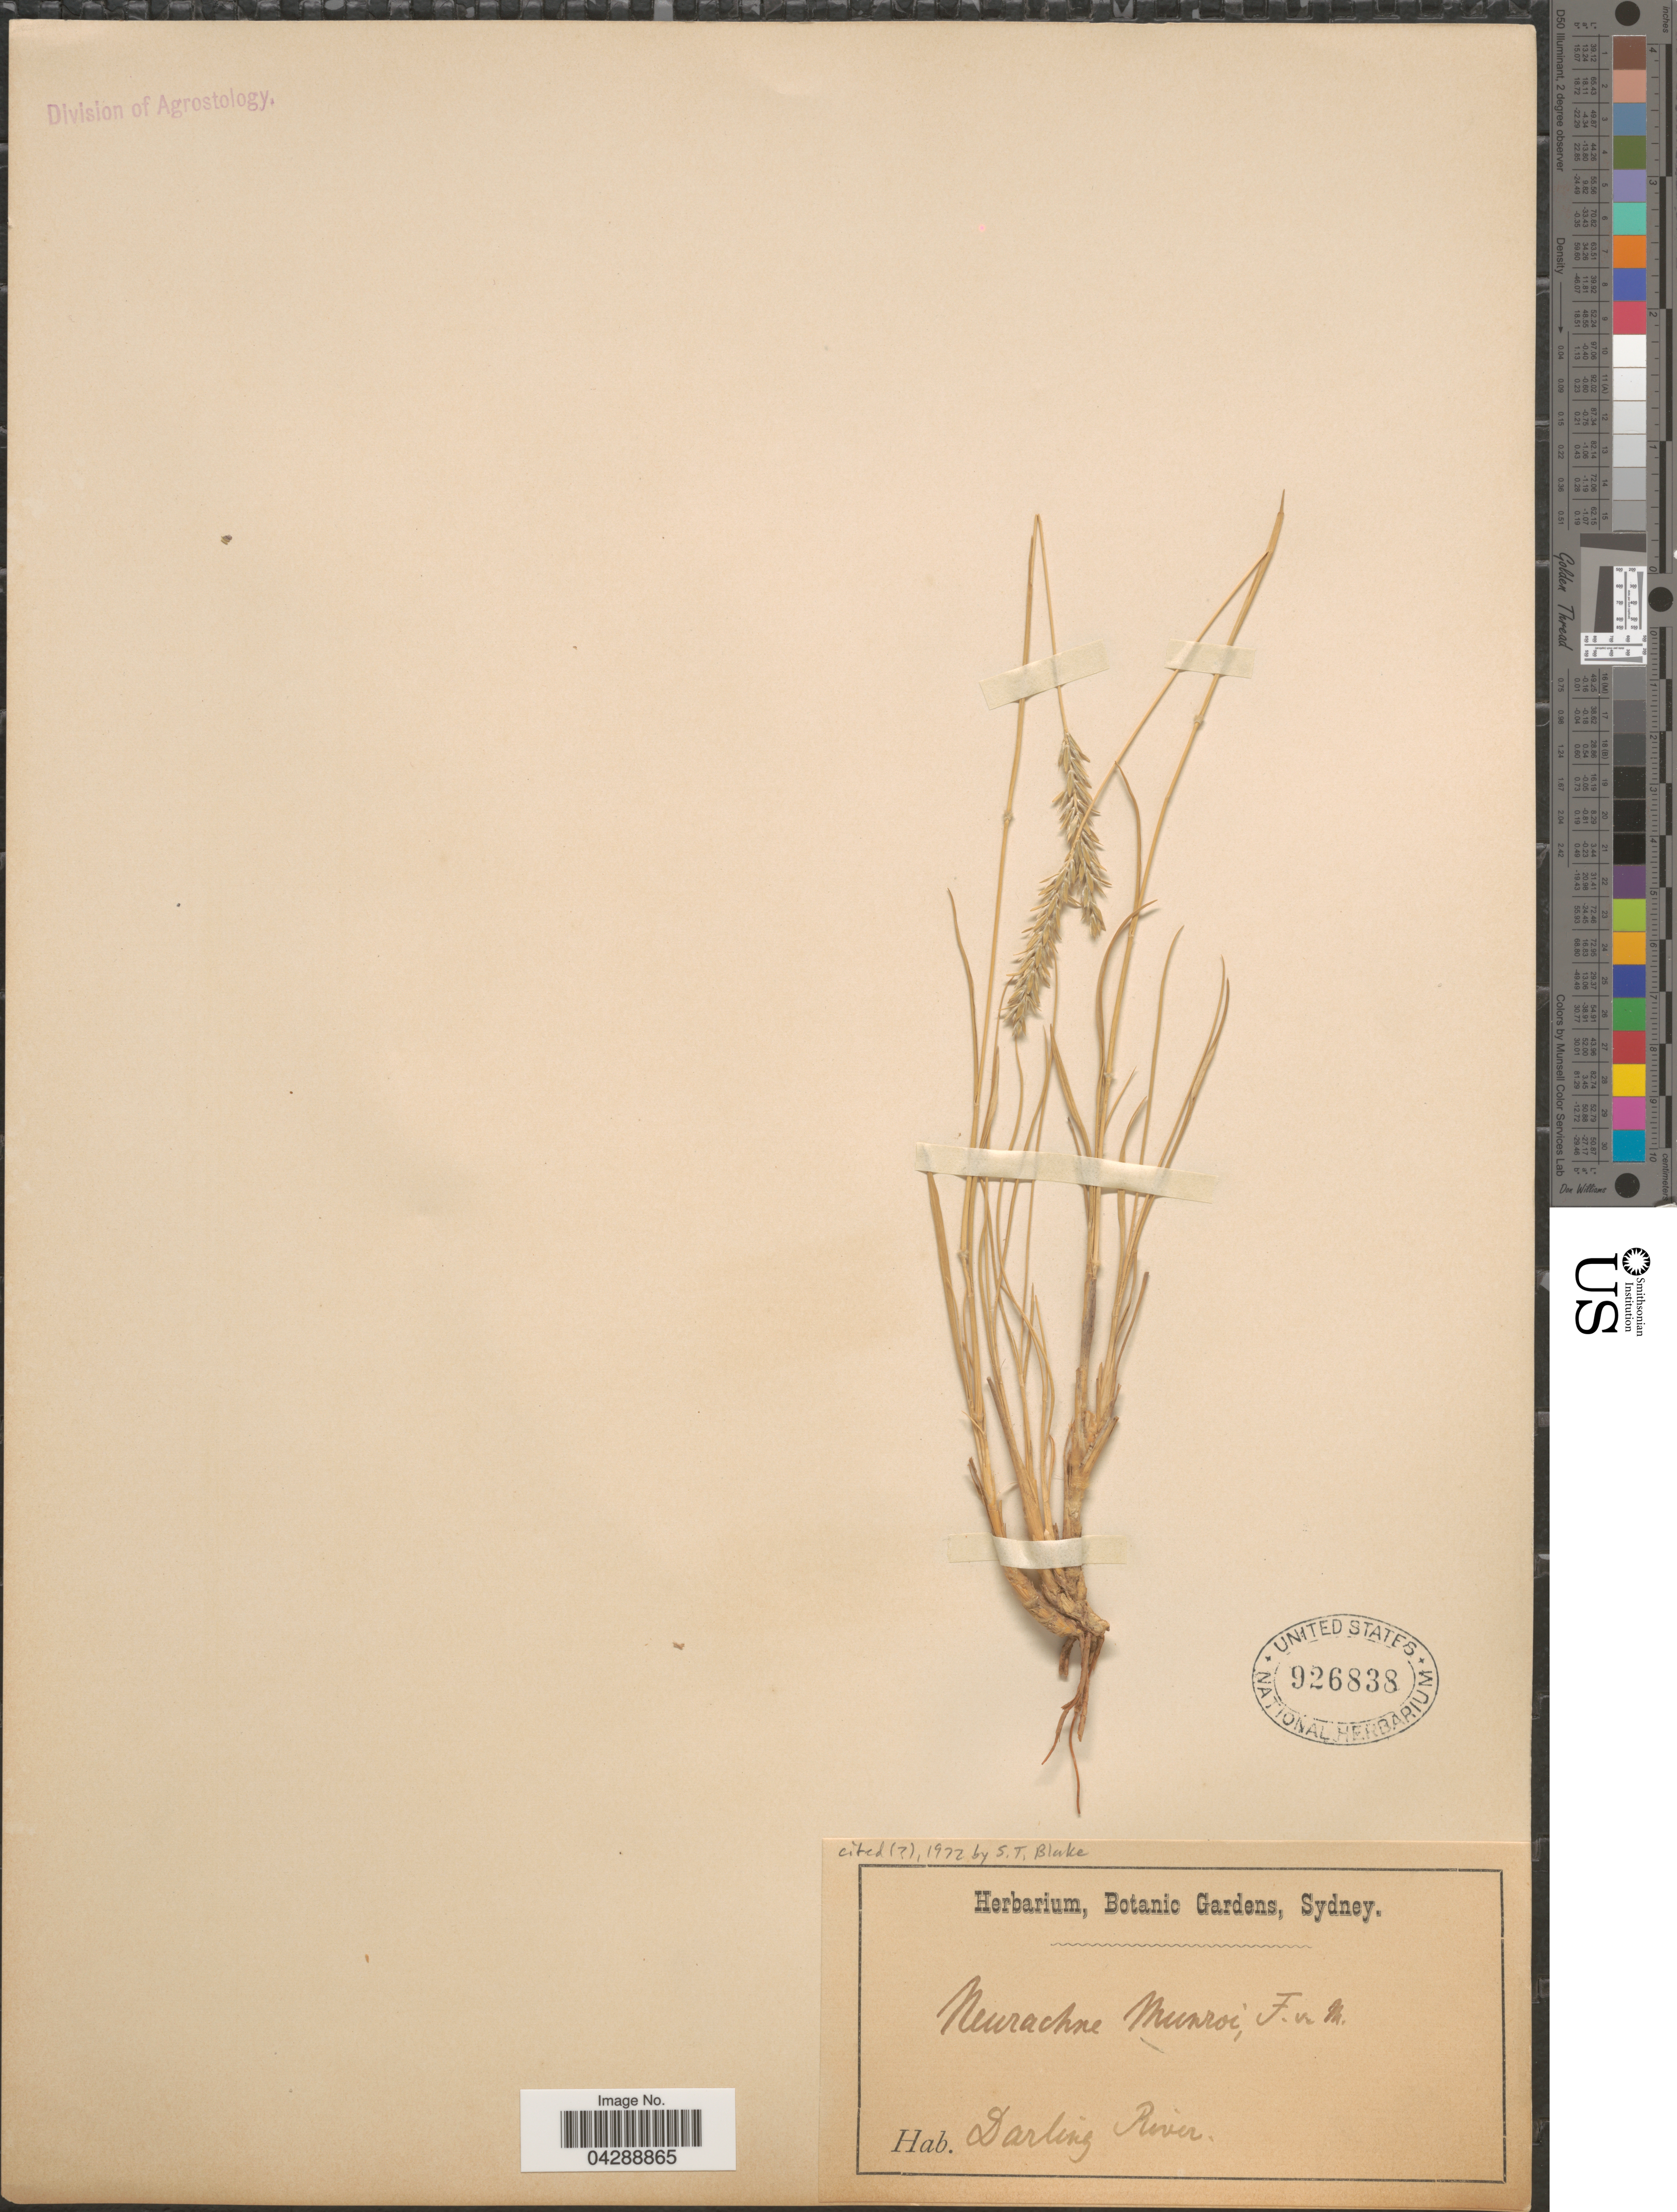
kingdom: Plantae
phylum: Tracheophyta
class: Liliopsida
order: Poales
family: Poaceae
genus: Neurachne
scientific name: Neurachne munroi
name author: (F. Muell.) F. Muell.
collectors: Herbarium, Botanic Gardens, Sydney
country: Australia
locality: Darling River.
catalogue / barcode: US 926838